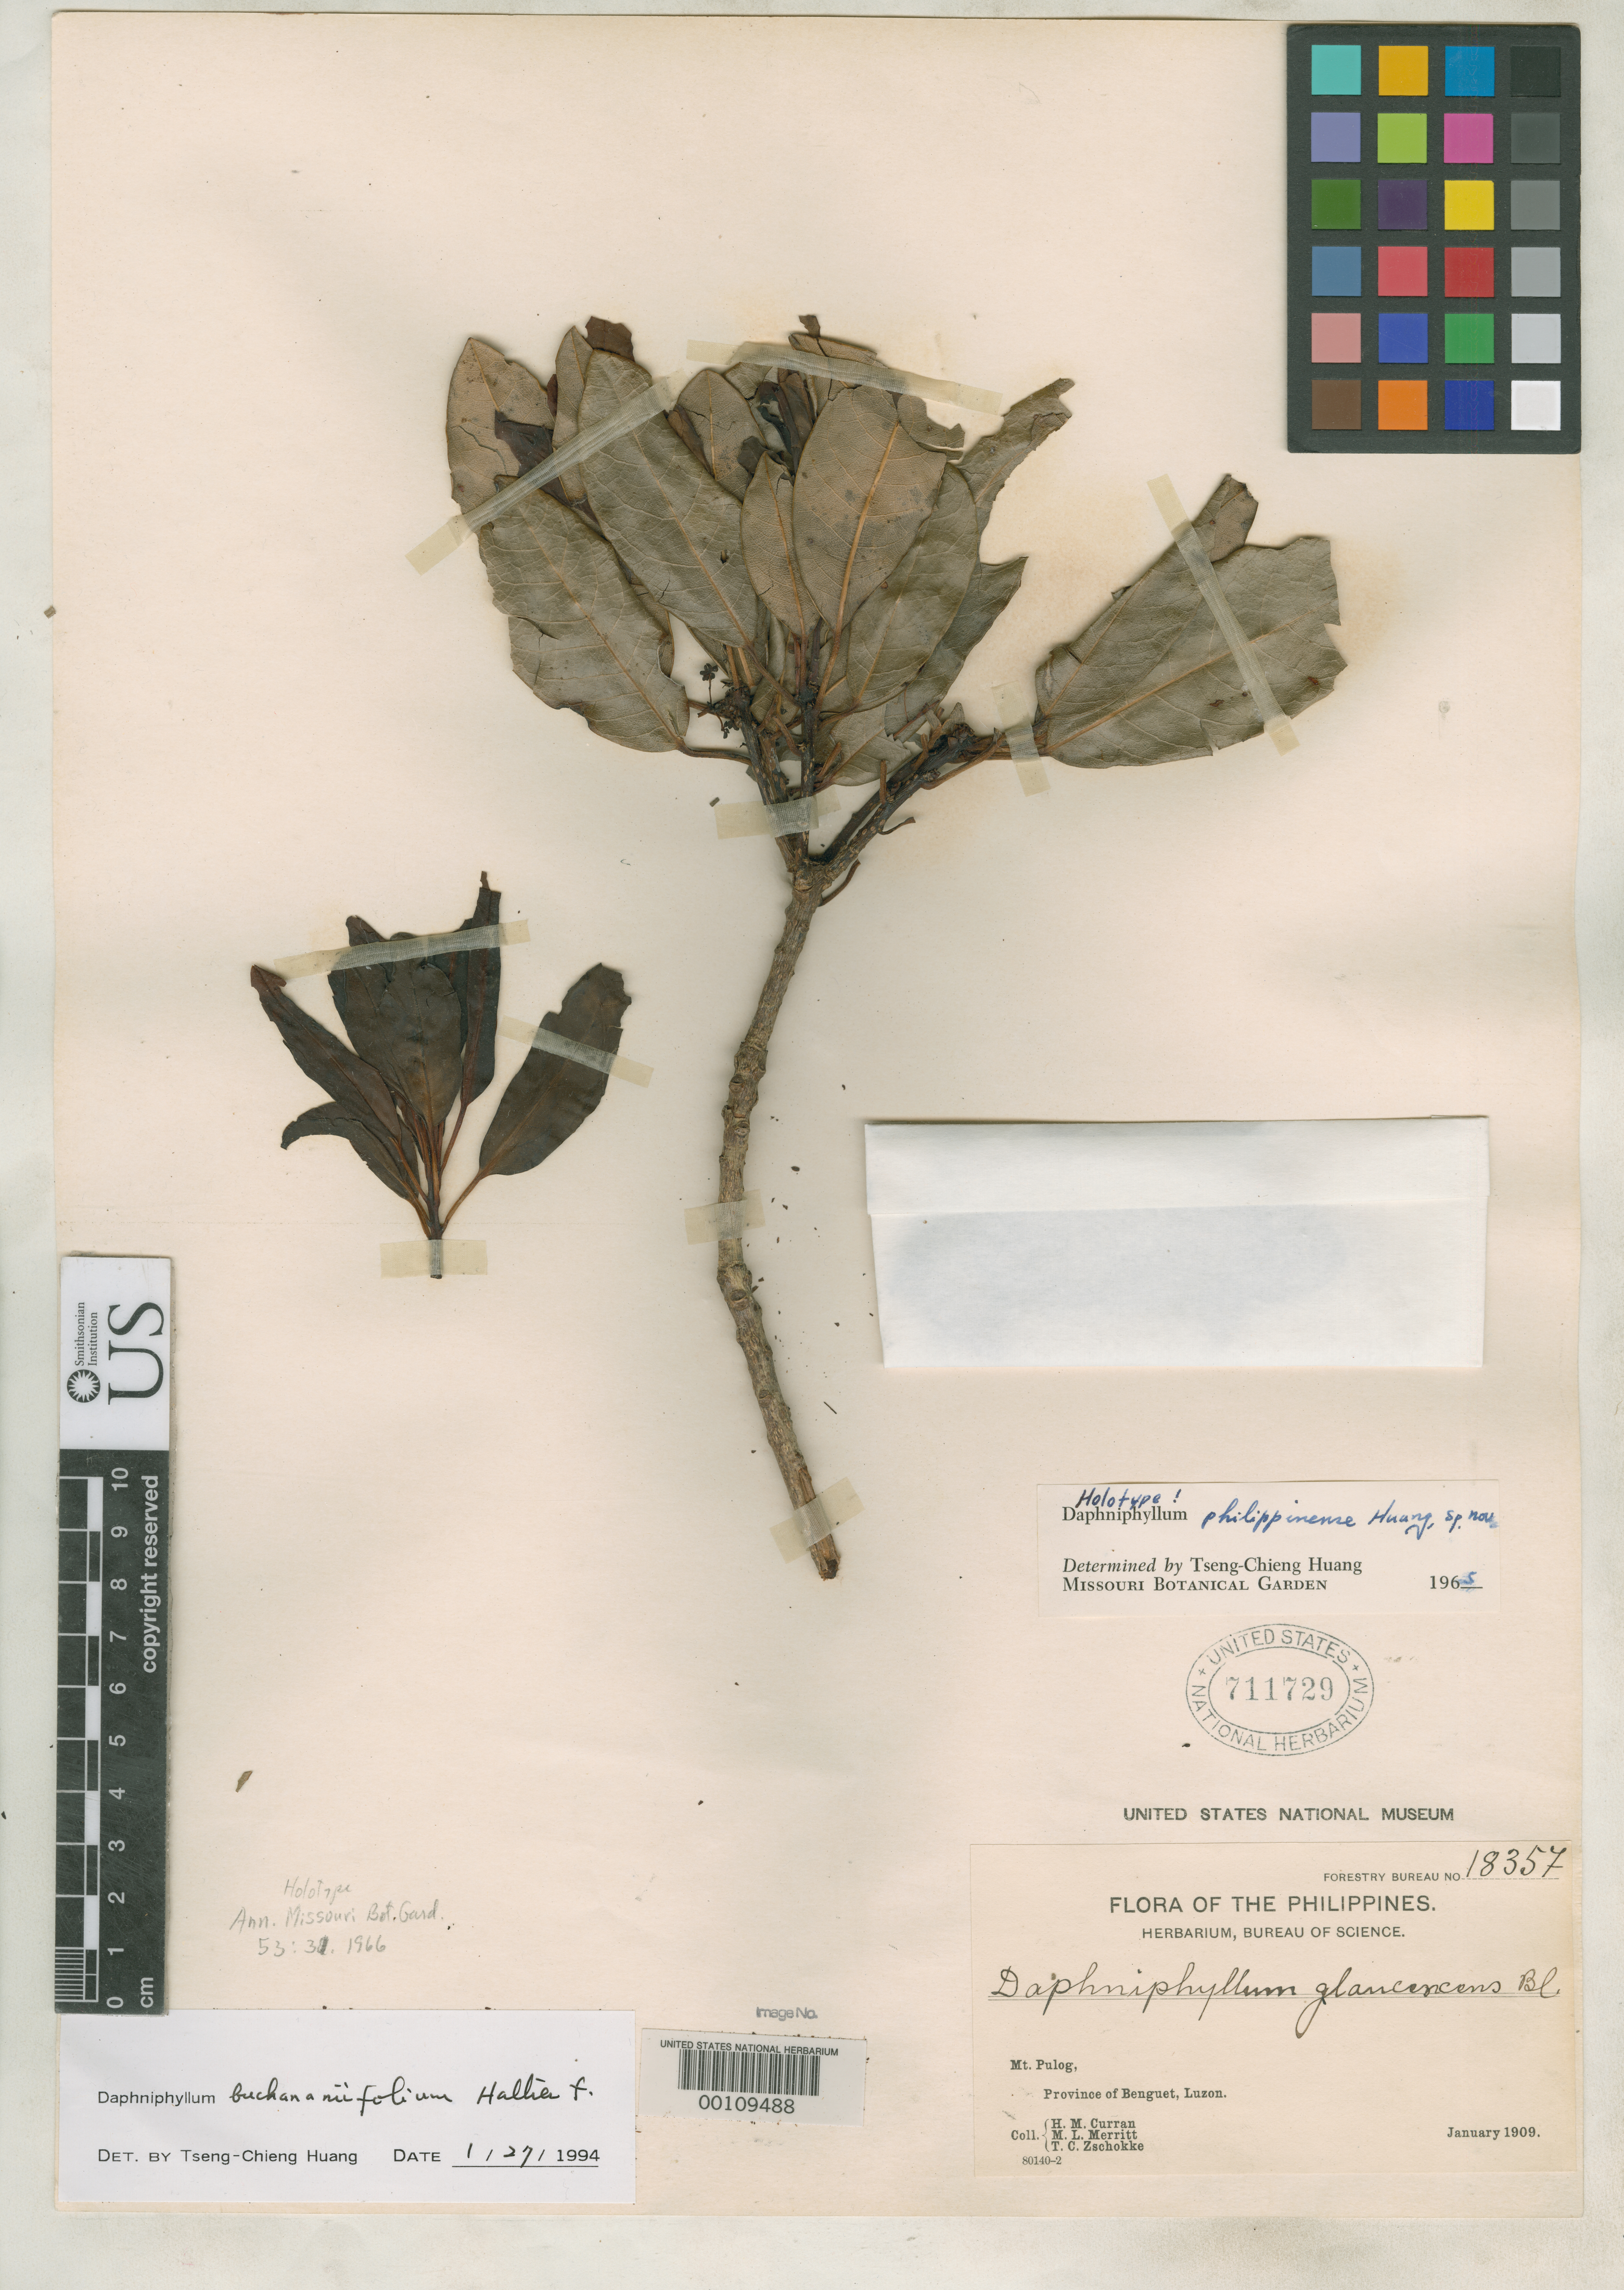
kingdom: Plantae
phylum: Tracheophyta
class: Magnoliopsida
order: Saxifragales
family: Daphniphyllaceae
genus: Daphniphyllum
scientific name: Daphniphyllum philippinense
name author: T. C. Huang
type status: Holotype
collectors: H. M. Curran, M. L. Merritt & T. C. Zschokke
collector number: Bur. Sci. 18357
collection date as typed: Jan 1909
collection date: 1909-01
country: Philippines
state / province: Cordillera (Administrative Region)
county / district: Benguet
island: Luzon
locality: Mt. Pulog.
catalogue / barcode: US 711729